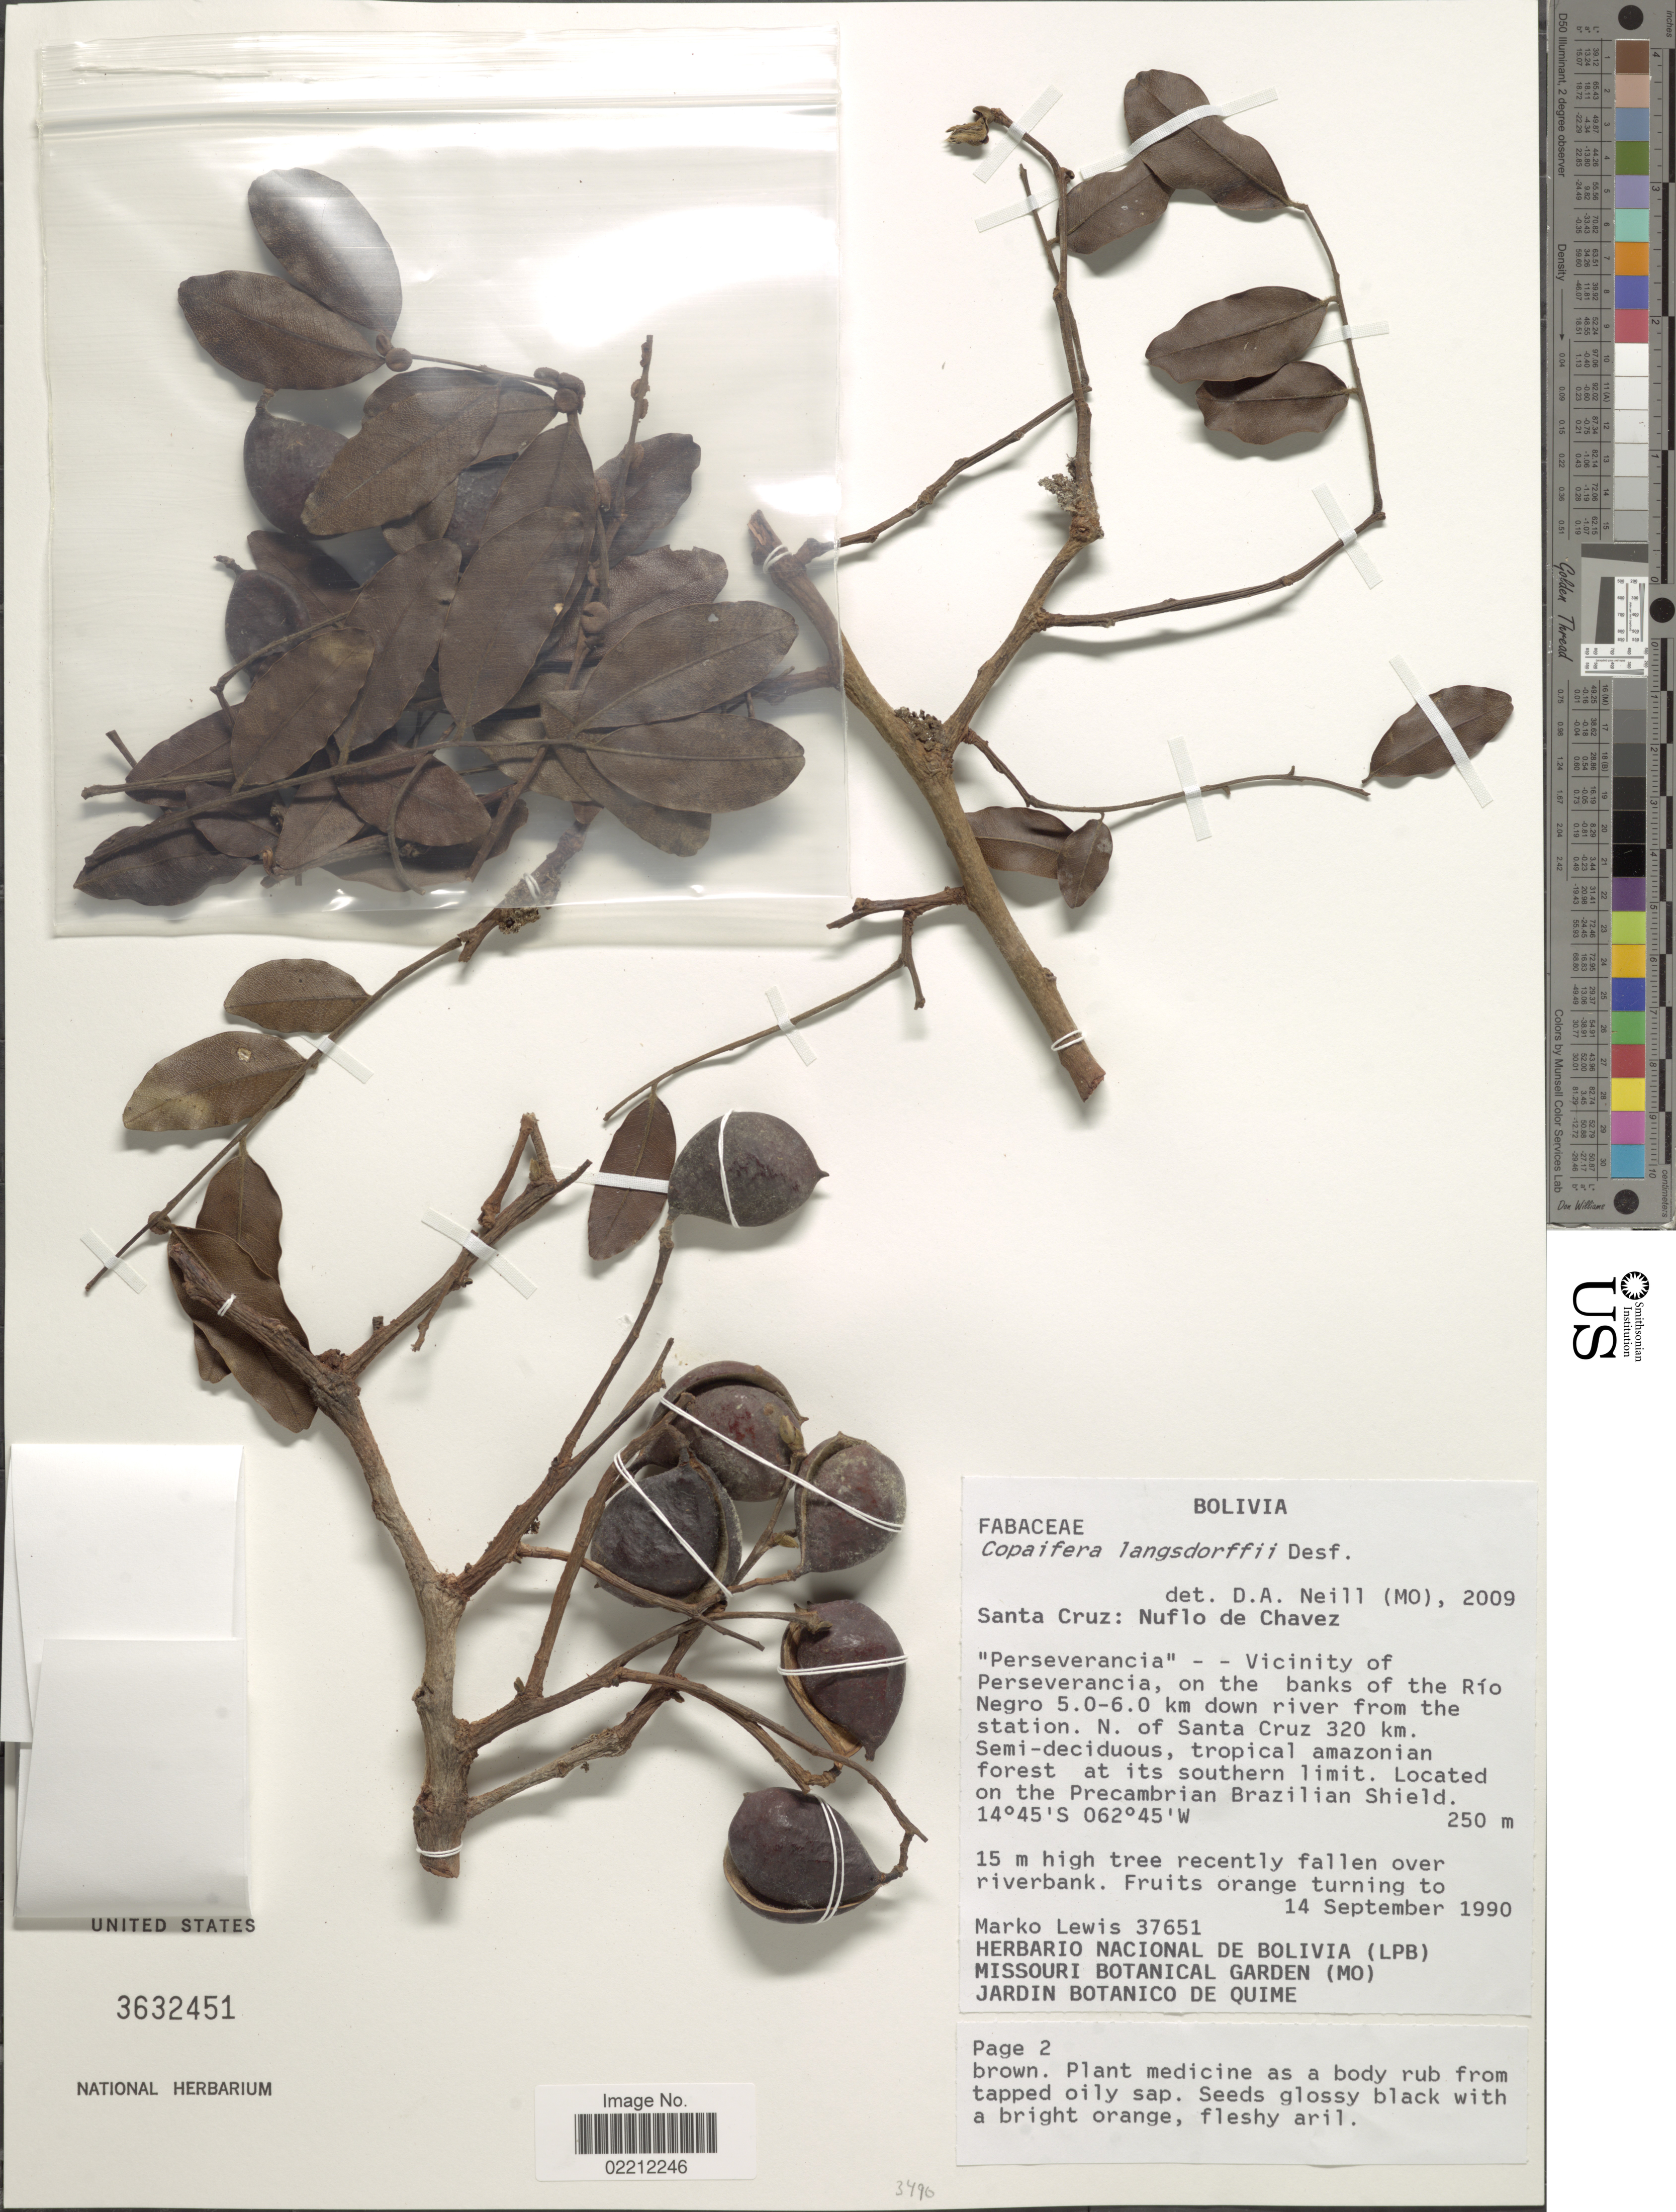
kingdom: Plantae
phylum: Tracheophyta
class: Magnoliopsida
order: Fabales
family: Fabaceae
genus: Copaifera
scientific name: Copaifera langsdorffii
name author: Desf.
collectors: M. A. Lewis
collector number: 37651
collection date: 1990-09-14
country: Bolivia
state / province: Santa Cruz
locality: Nuflo de Chavez. "Perseverancia"- - Vicinity of Persevereancia, on the banks off the Rio Negro 5.0-6.0 km down river from the station. N. of Santa Cruz 320 km.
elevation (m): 250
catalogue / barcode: US 3632451